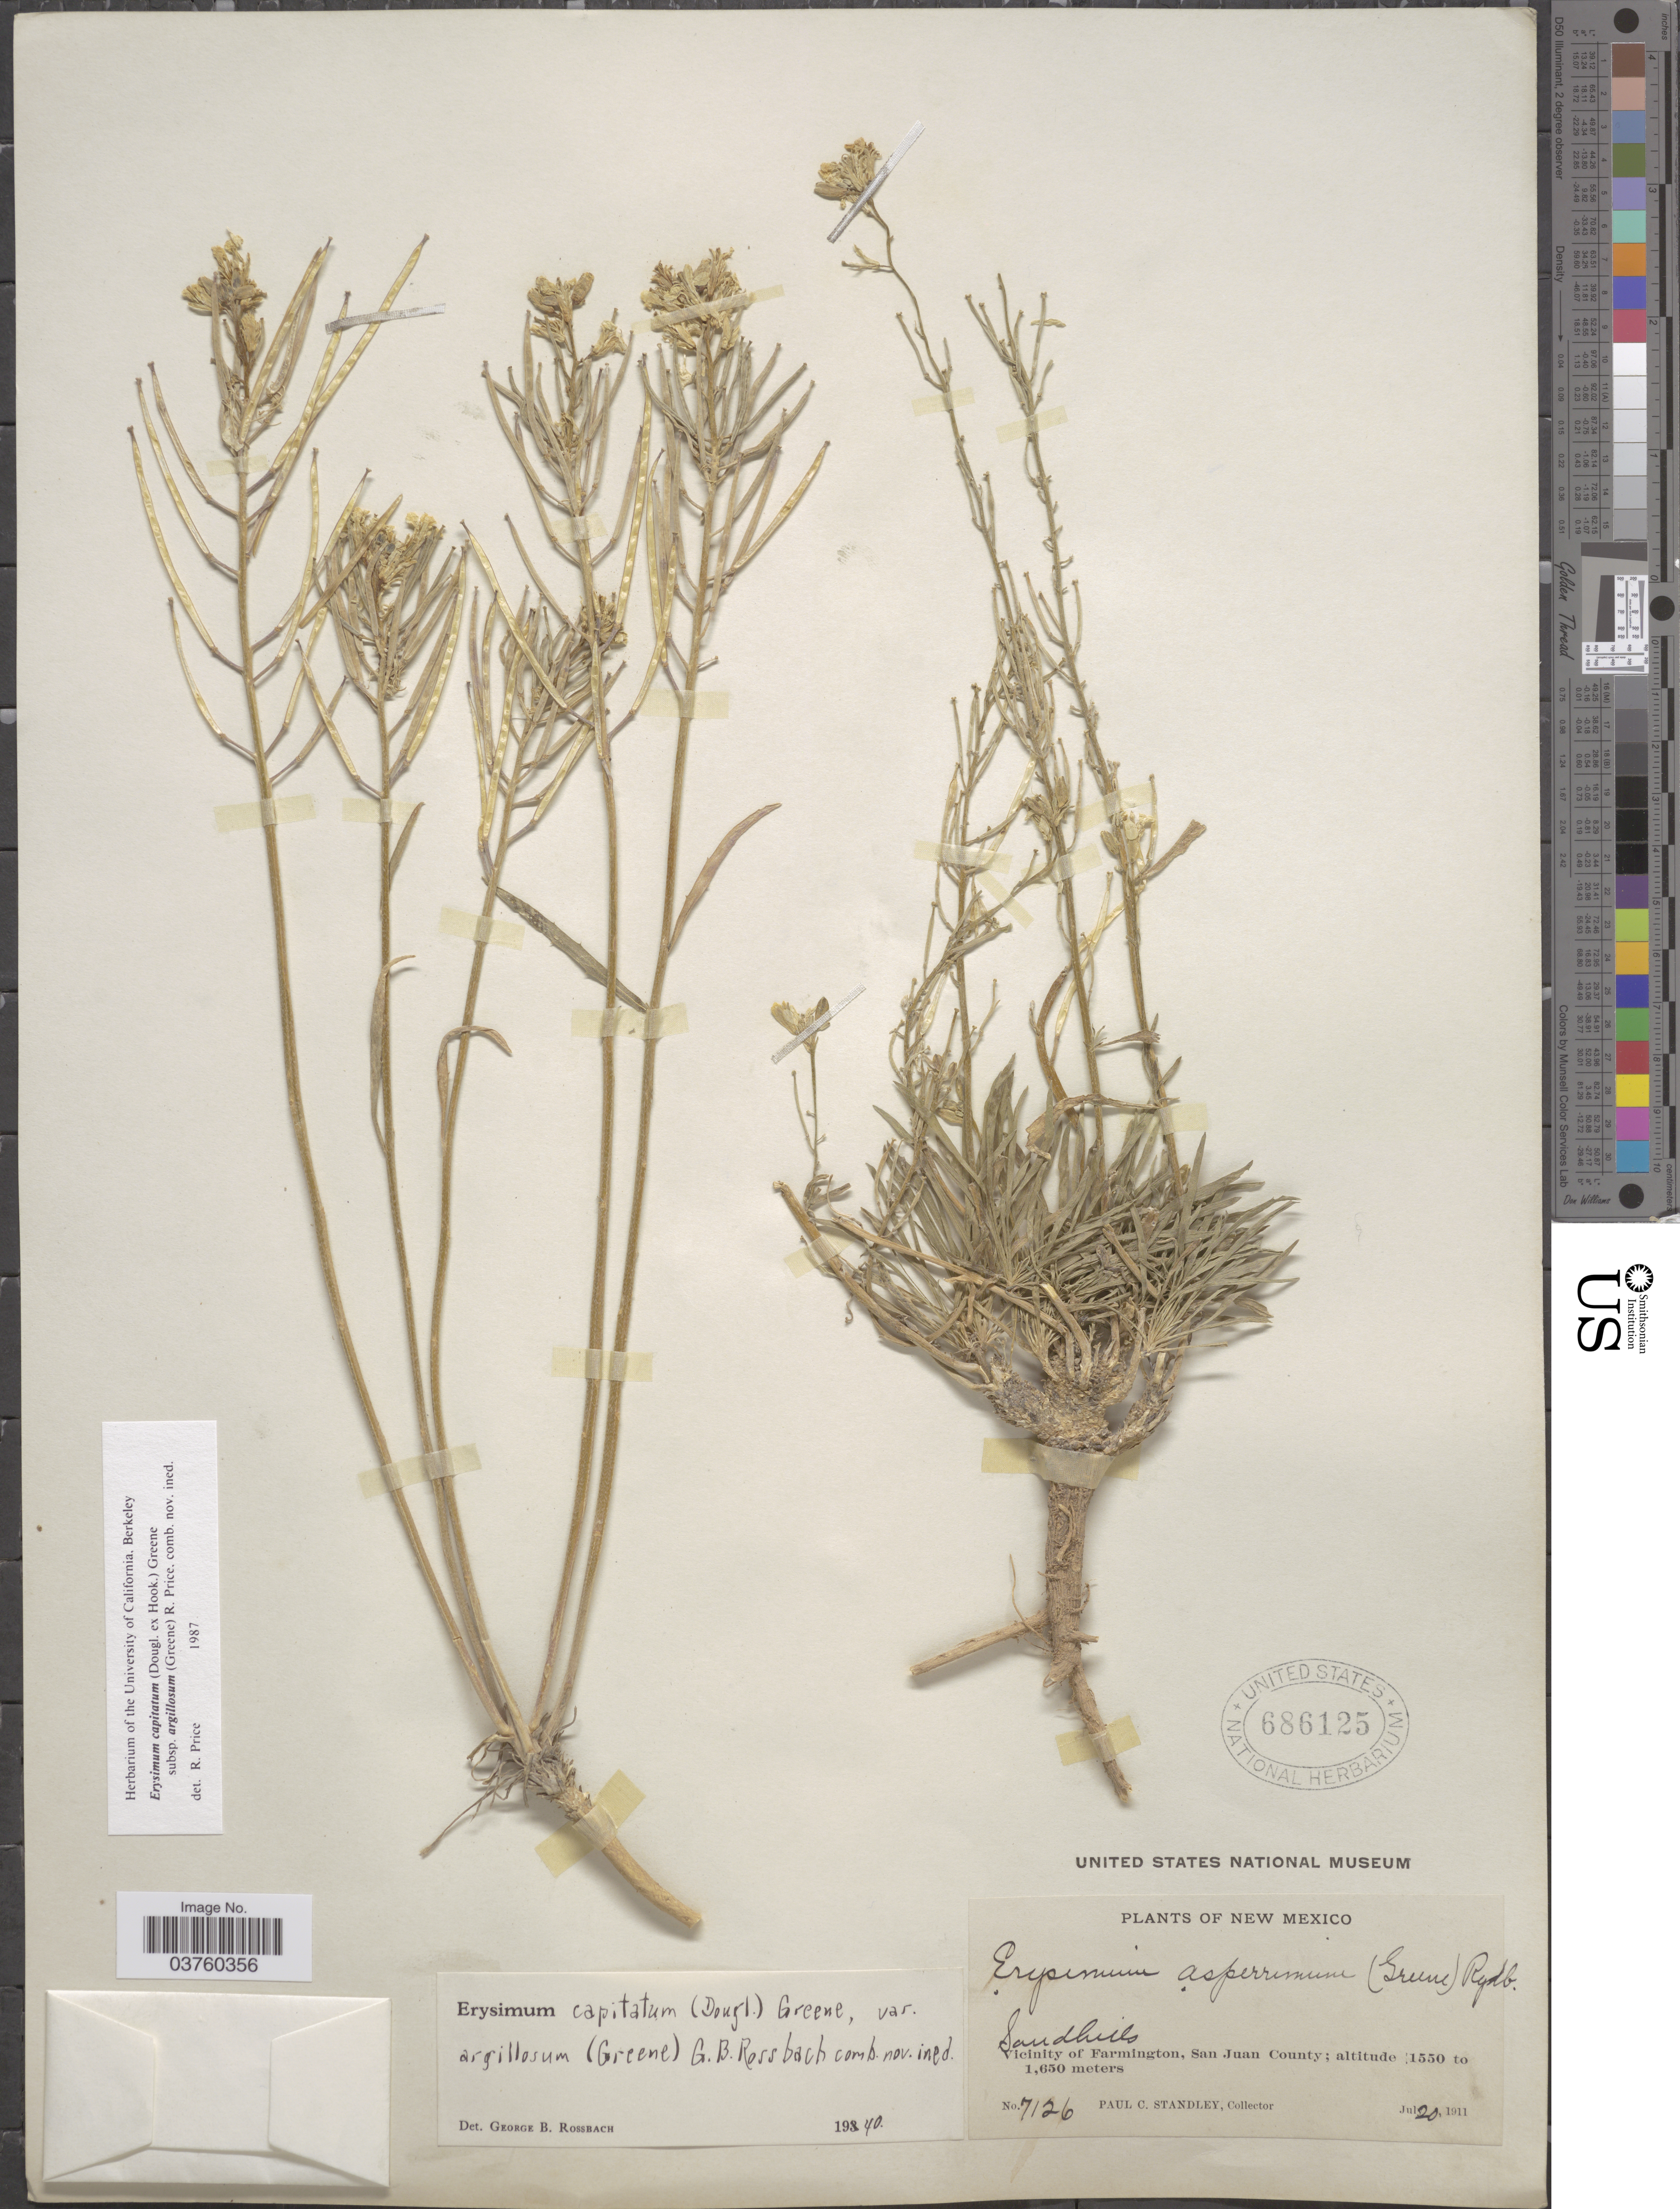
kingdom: Plantae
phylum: Tracheophyta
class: Magnoliopsida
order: Brassicales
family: Brassicaceae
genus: Erysimum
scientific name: Erysimum capitatum var. argillosum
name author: (Greene) R.J. Davis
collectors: P. C. Standley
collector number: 7126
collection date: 1911-07-20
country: United States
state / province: New Mexico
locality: Vicinity of Farmington, San Juan County.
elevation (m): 1550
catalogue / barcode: US 686125